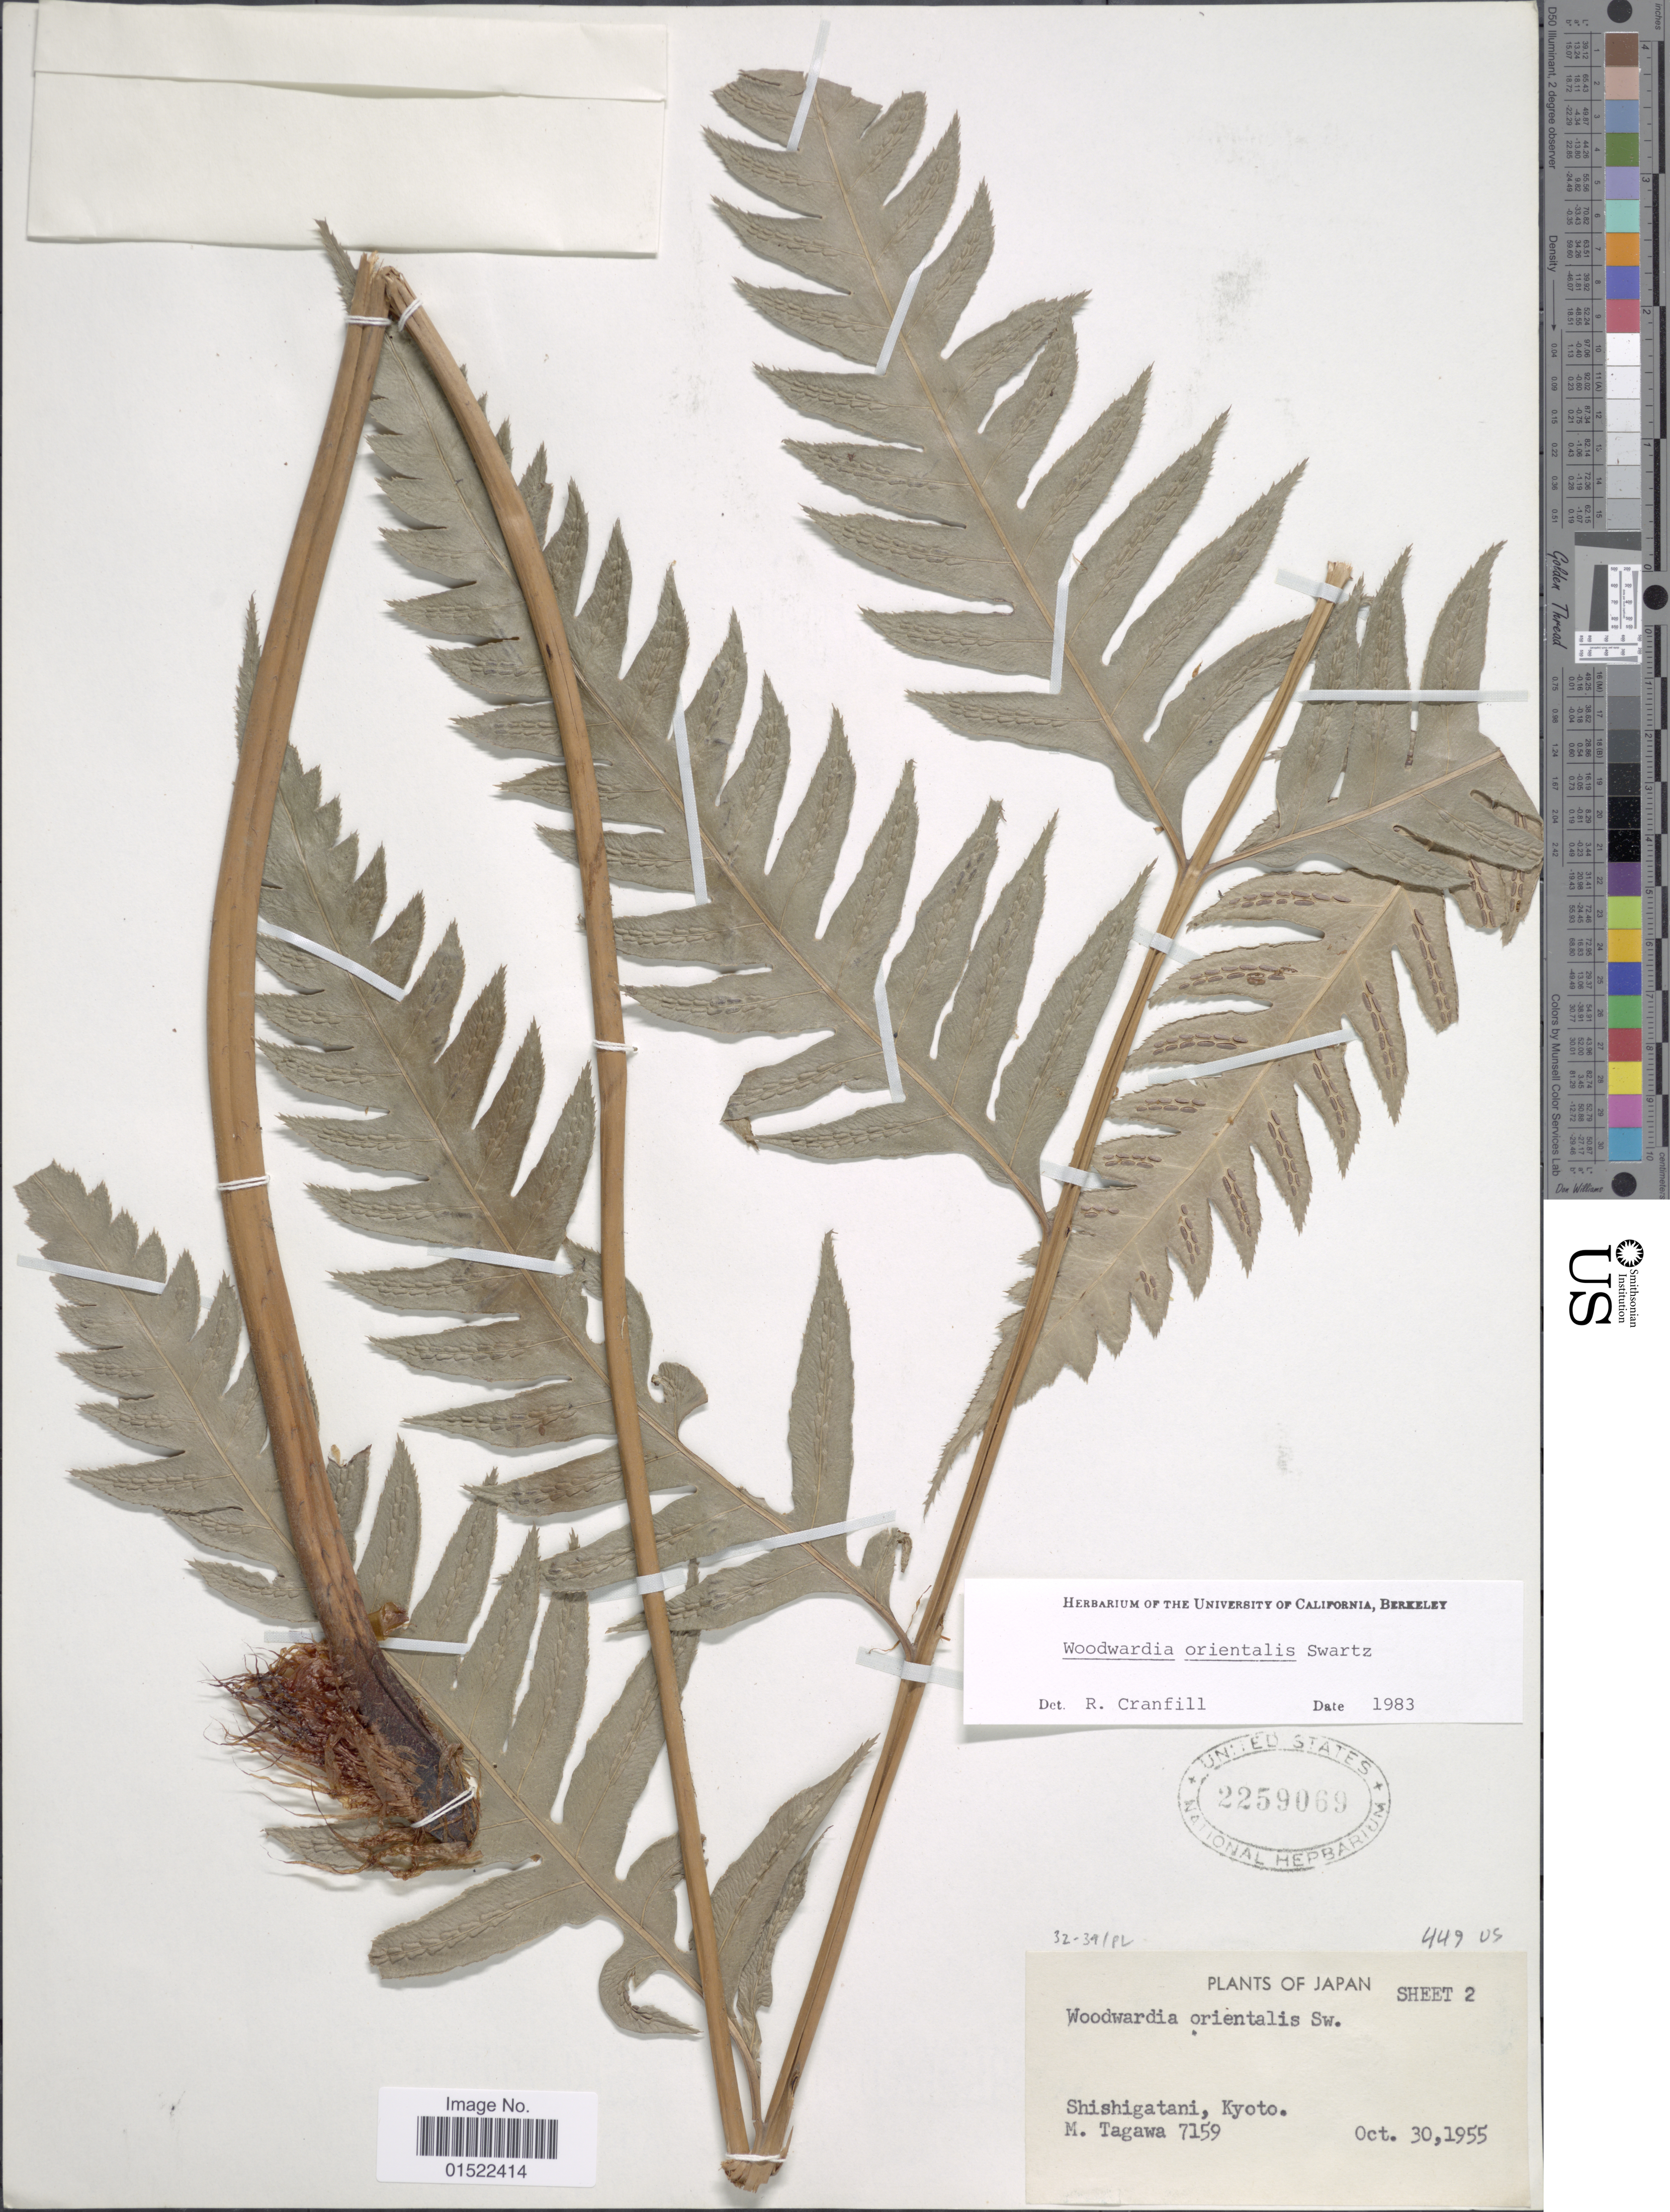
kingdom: Plantae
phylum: Tracheophyta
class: Polypodiopsida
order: Polypodiales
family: Blechnaceae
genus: Woodwardia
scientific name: Woodwardia orientalis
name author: Sw.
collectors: M. Tagawa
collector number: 7159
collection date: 1955-10-30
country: Japan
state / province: Kyoto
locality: Shishigatani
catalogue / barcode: US 2259069